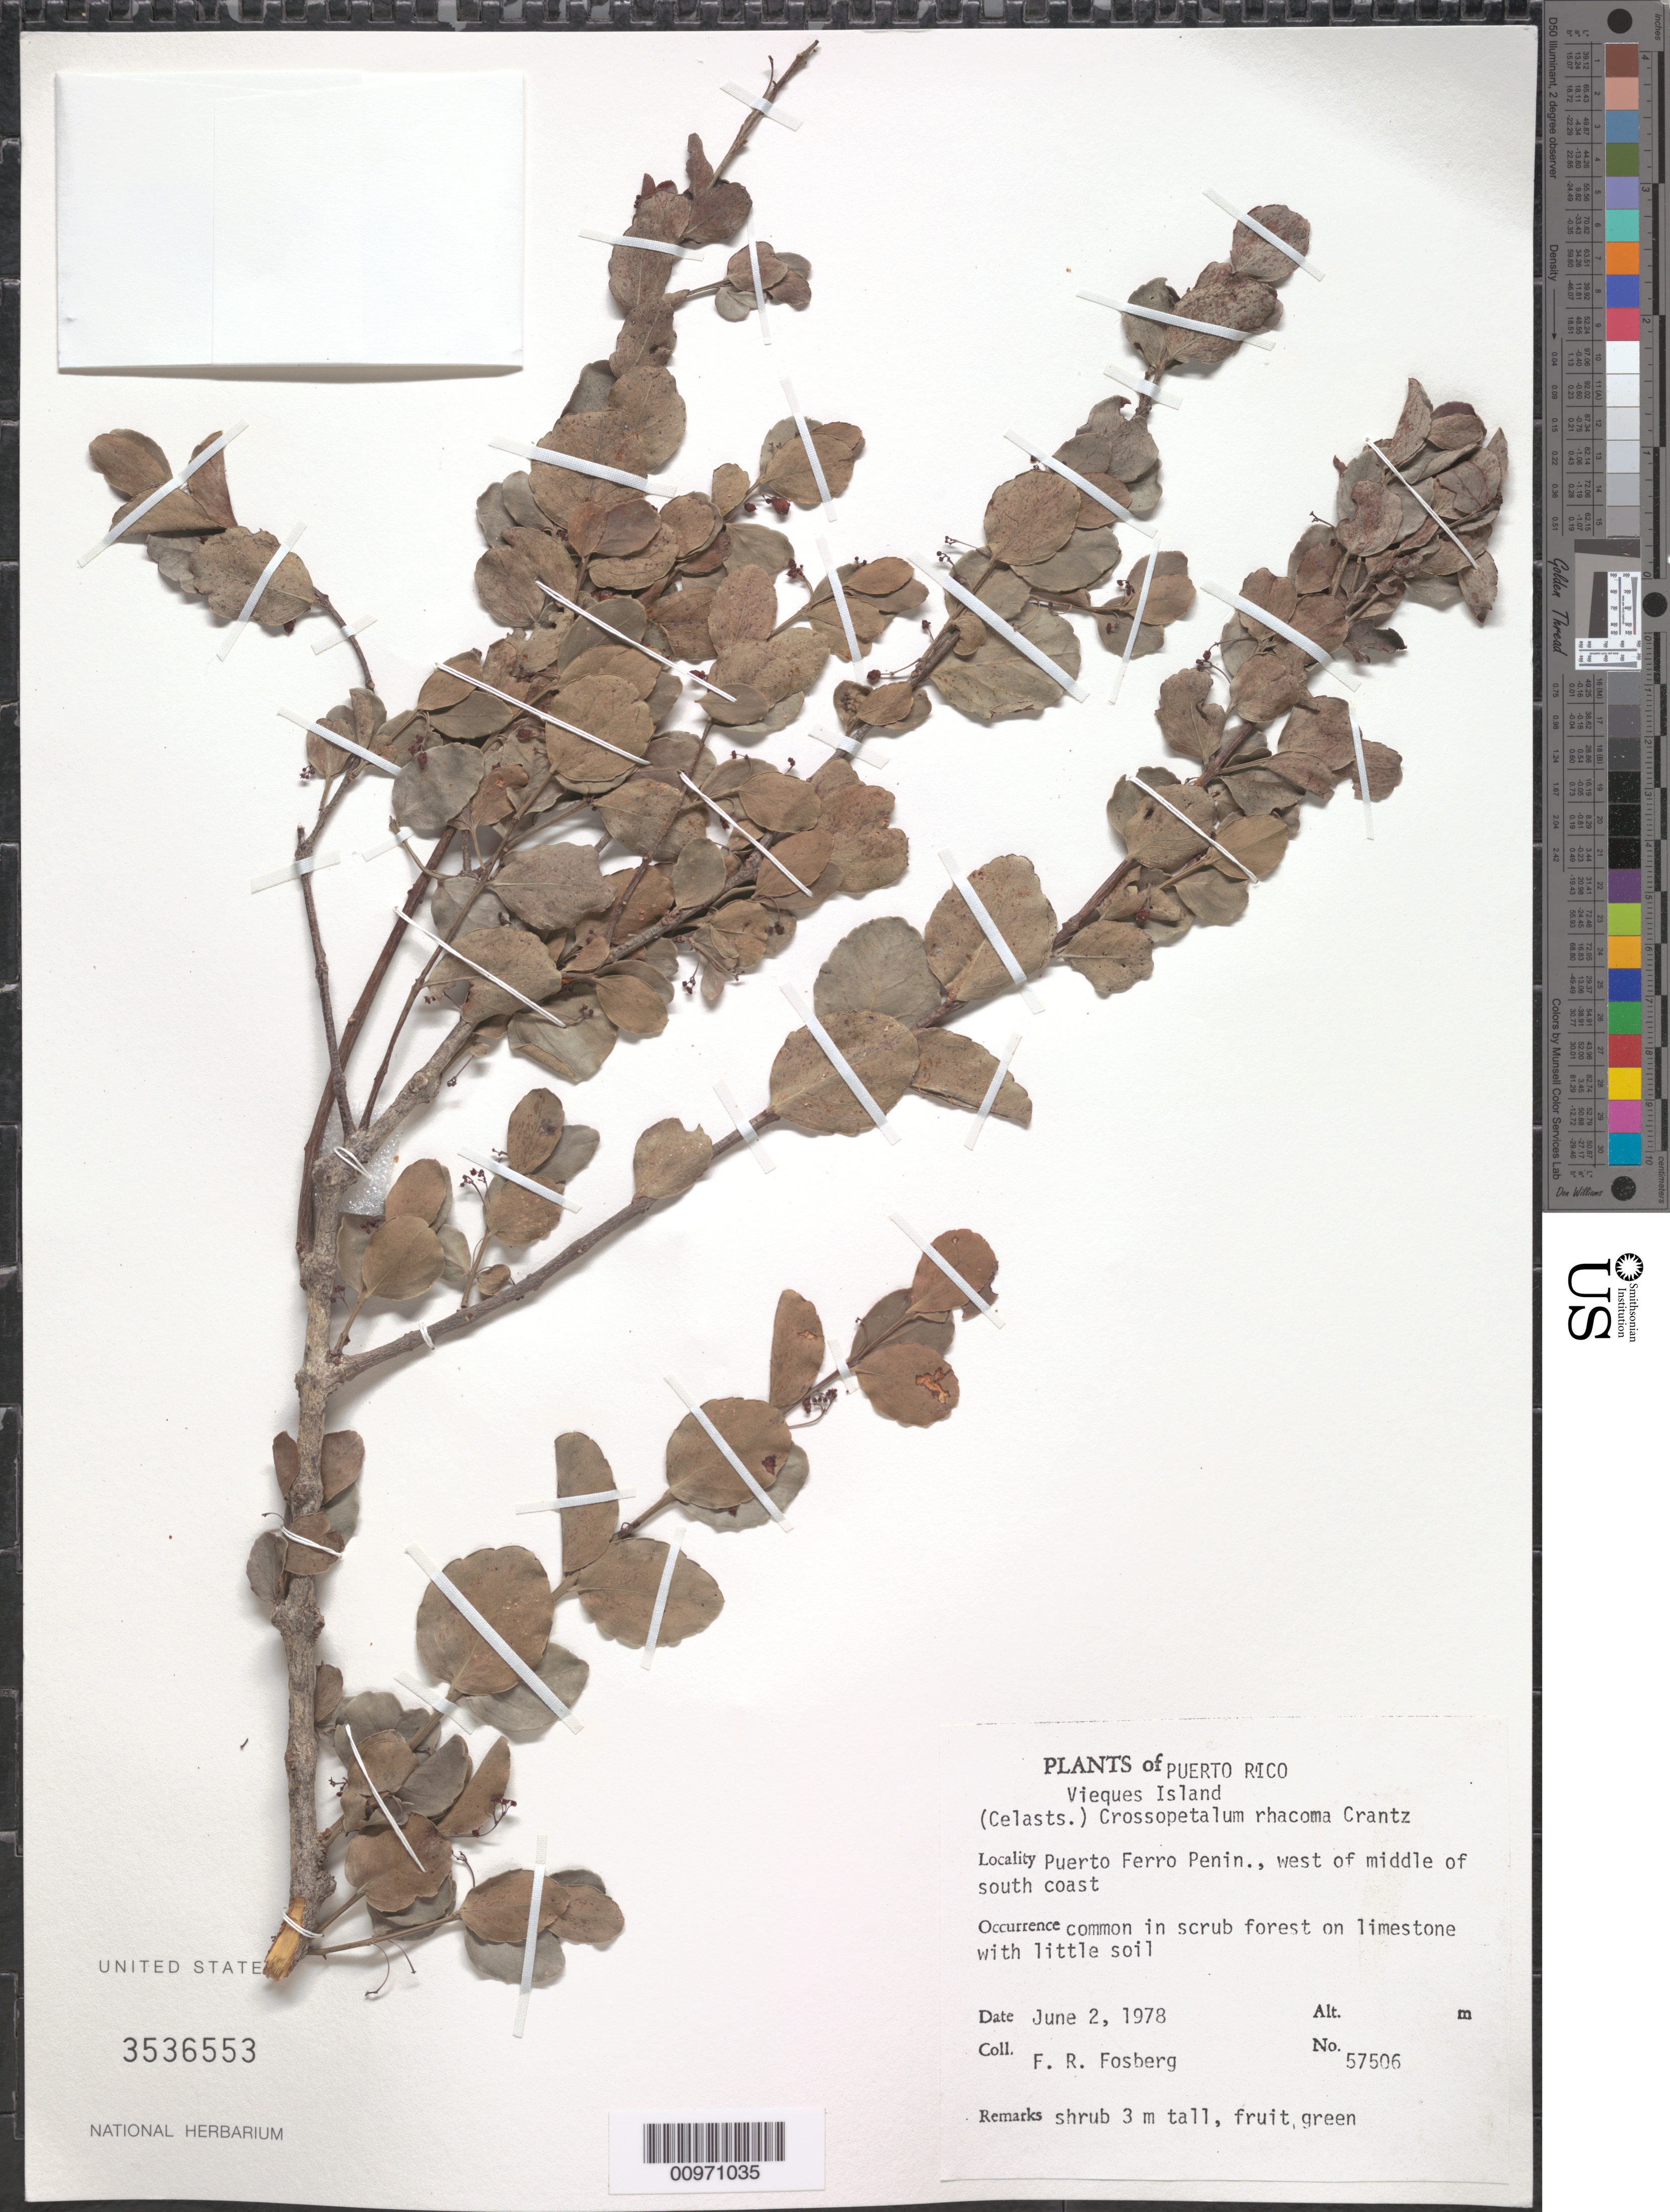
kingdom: Plantae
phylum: Tracheophyta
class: Magnoliopsida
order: Celastrales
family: Celastraceae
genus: Crossopetalum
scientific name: Crossopetalum rhacoma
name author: Crantz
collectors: F. R. Fosberg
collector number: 57506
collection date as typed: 02 Jun 1978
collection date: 1978-06-02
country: Puerto Rico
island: Vieques I.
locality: Puerto Ferro Penin., west of middle of south coast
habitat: Scrub forest on limestone slope with little soil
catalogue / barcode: US 3536553